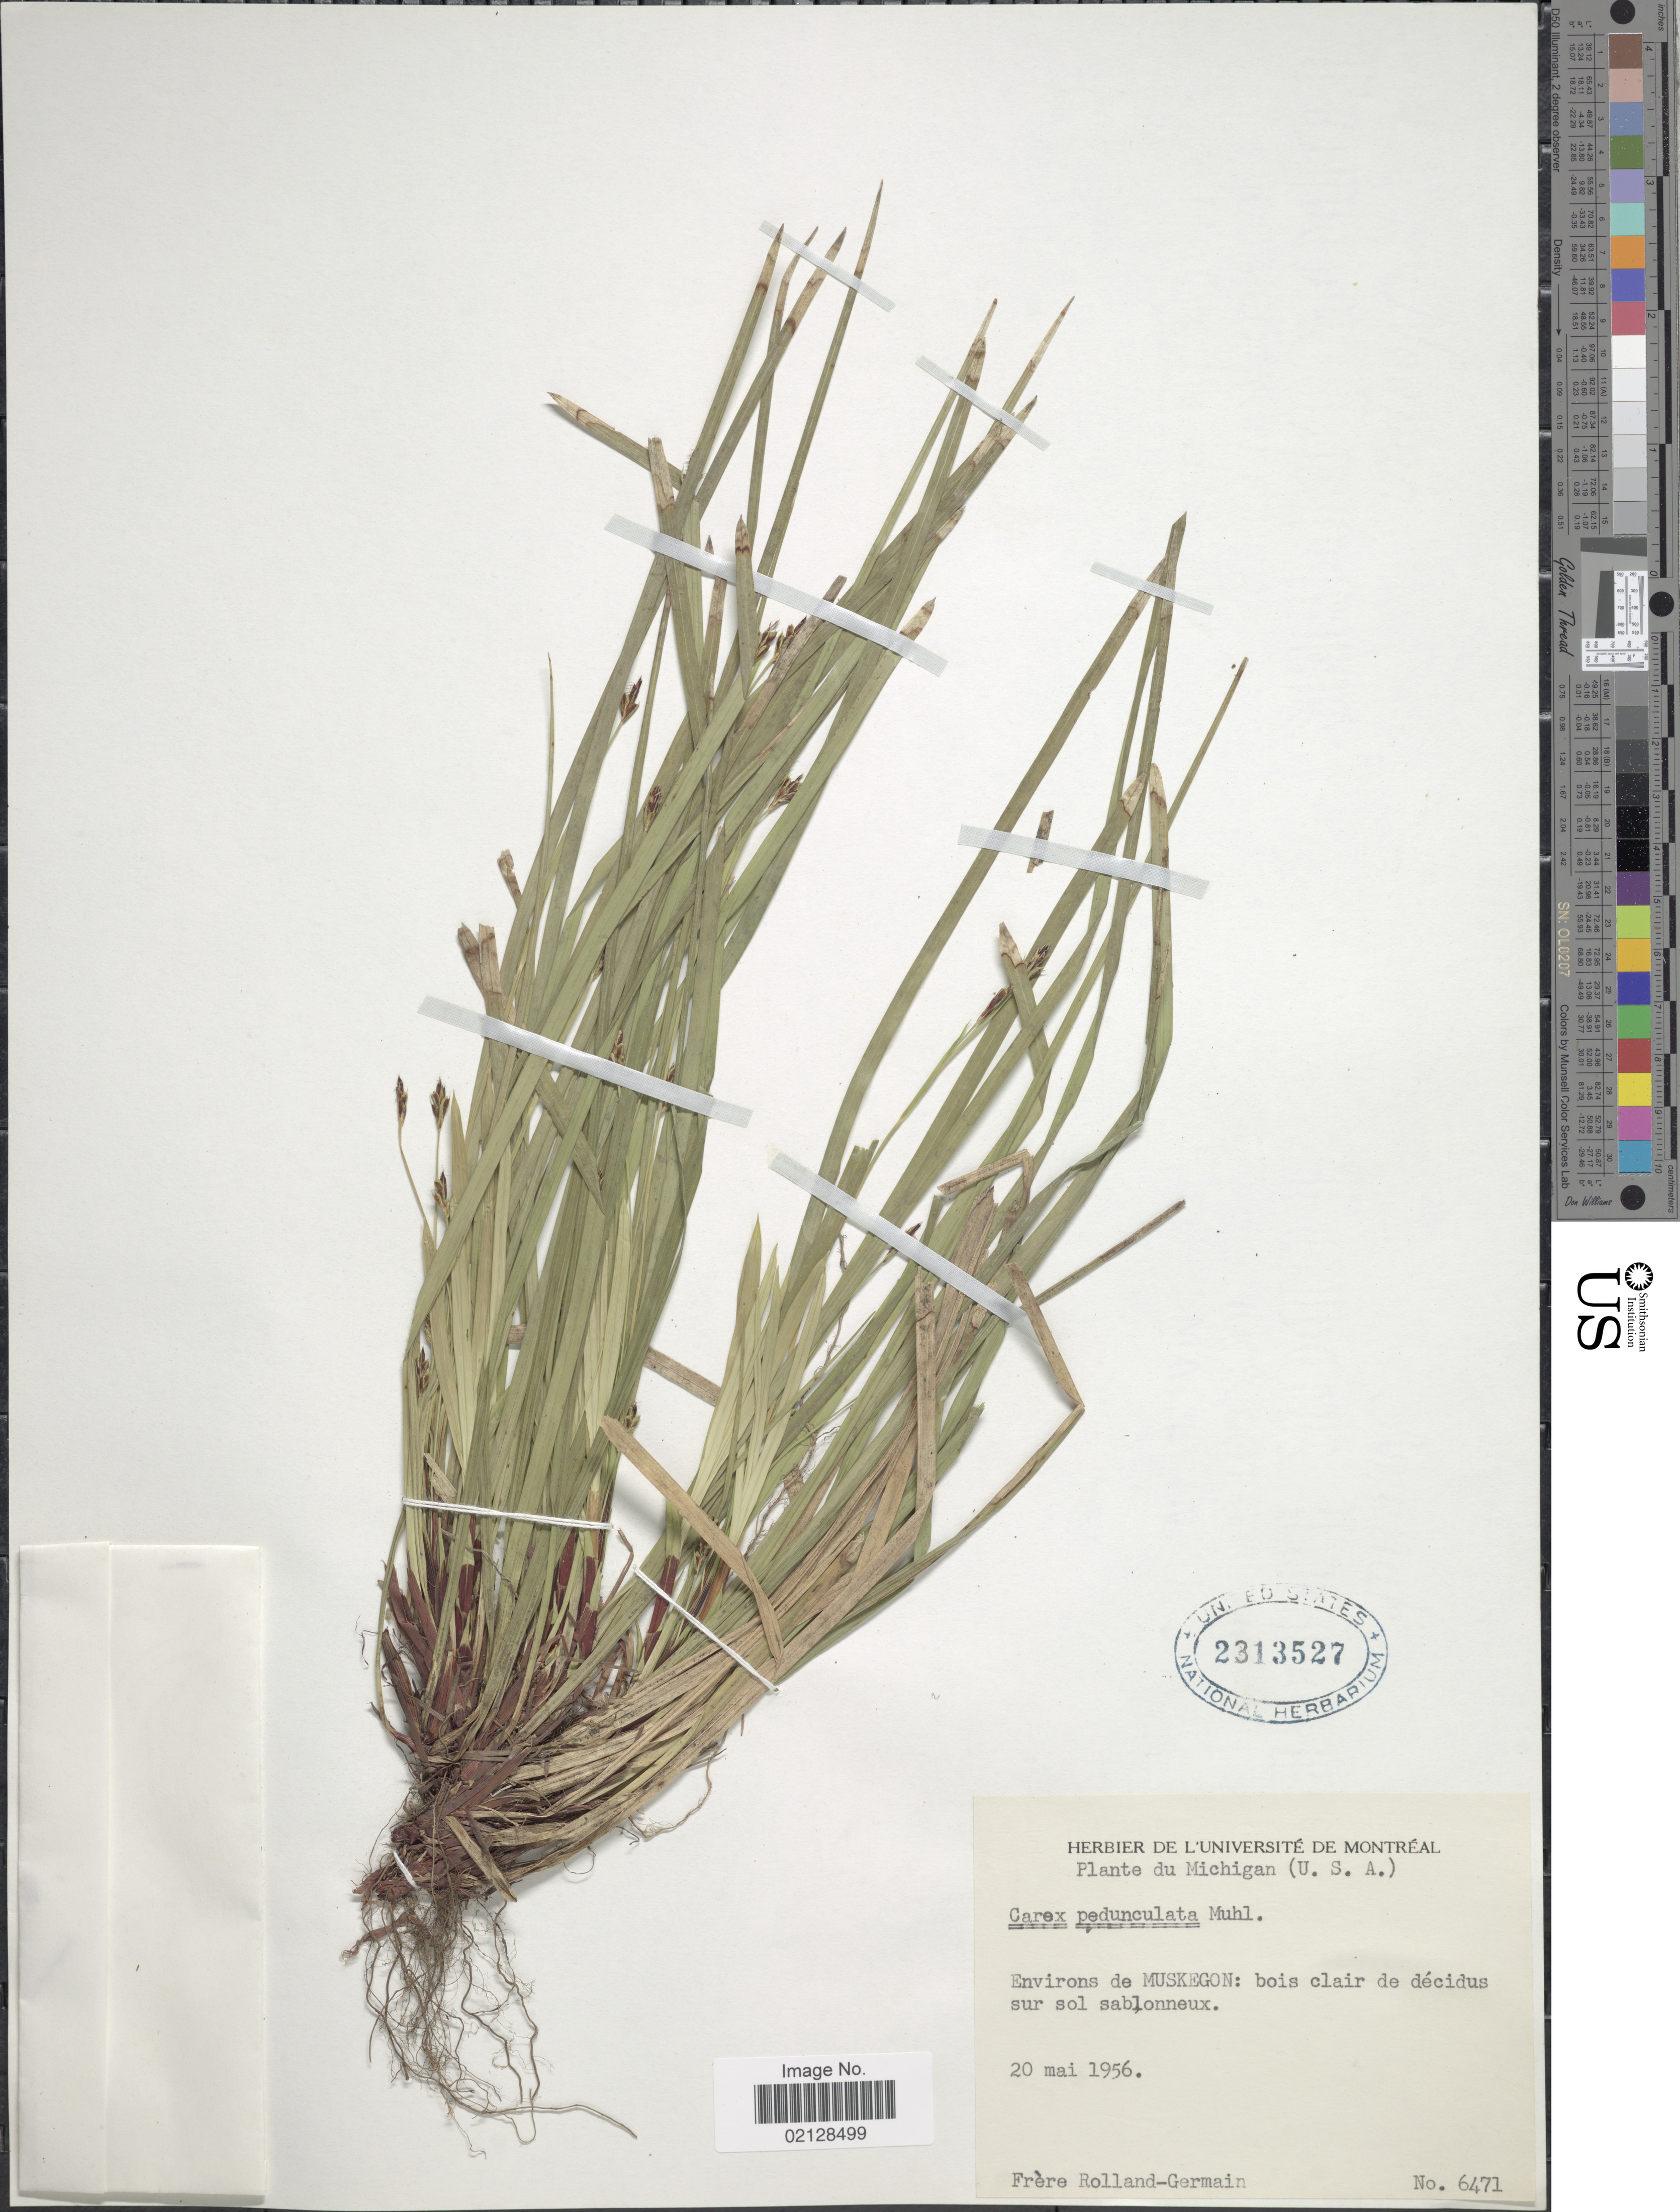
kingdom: Plantae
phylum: Tracheophyta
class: Liliopsida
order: Poales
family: Cyperaceae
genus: Carex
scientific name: Carex pedunculata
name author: Muhl. ex Willd.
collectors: Rolland-Germain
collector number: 6471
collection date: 1956-05-20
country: United States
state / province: Michigan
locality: Environs de Muskegon: Bois clair de decidus sur sol sablonneux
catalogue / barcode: US 2313527